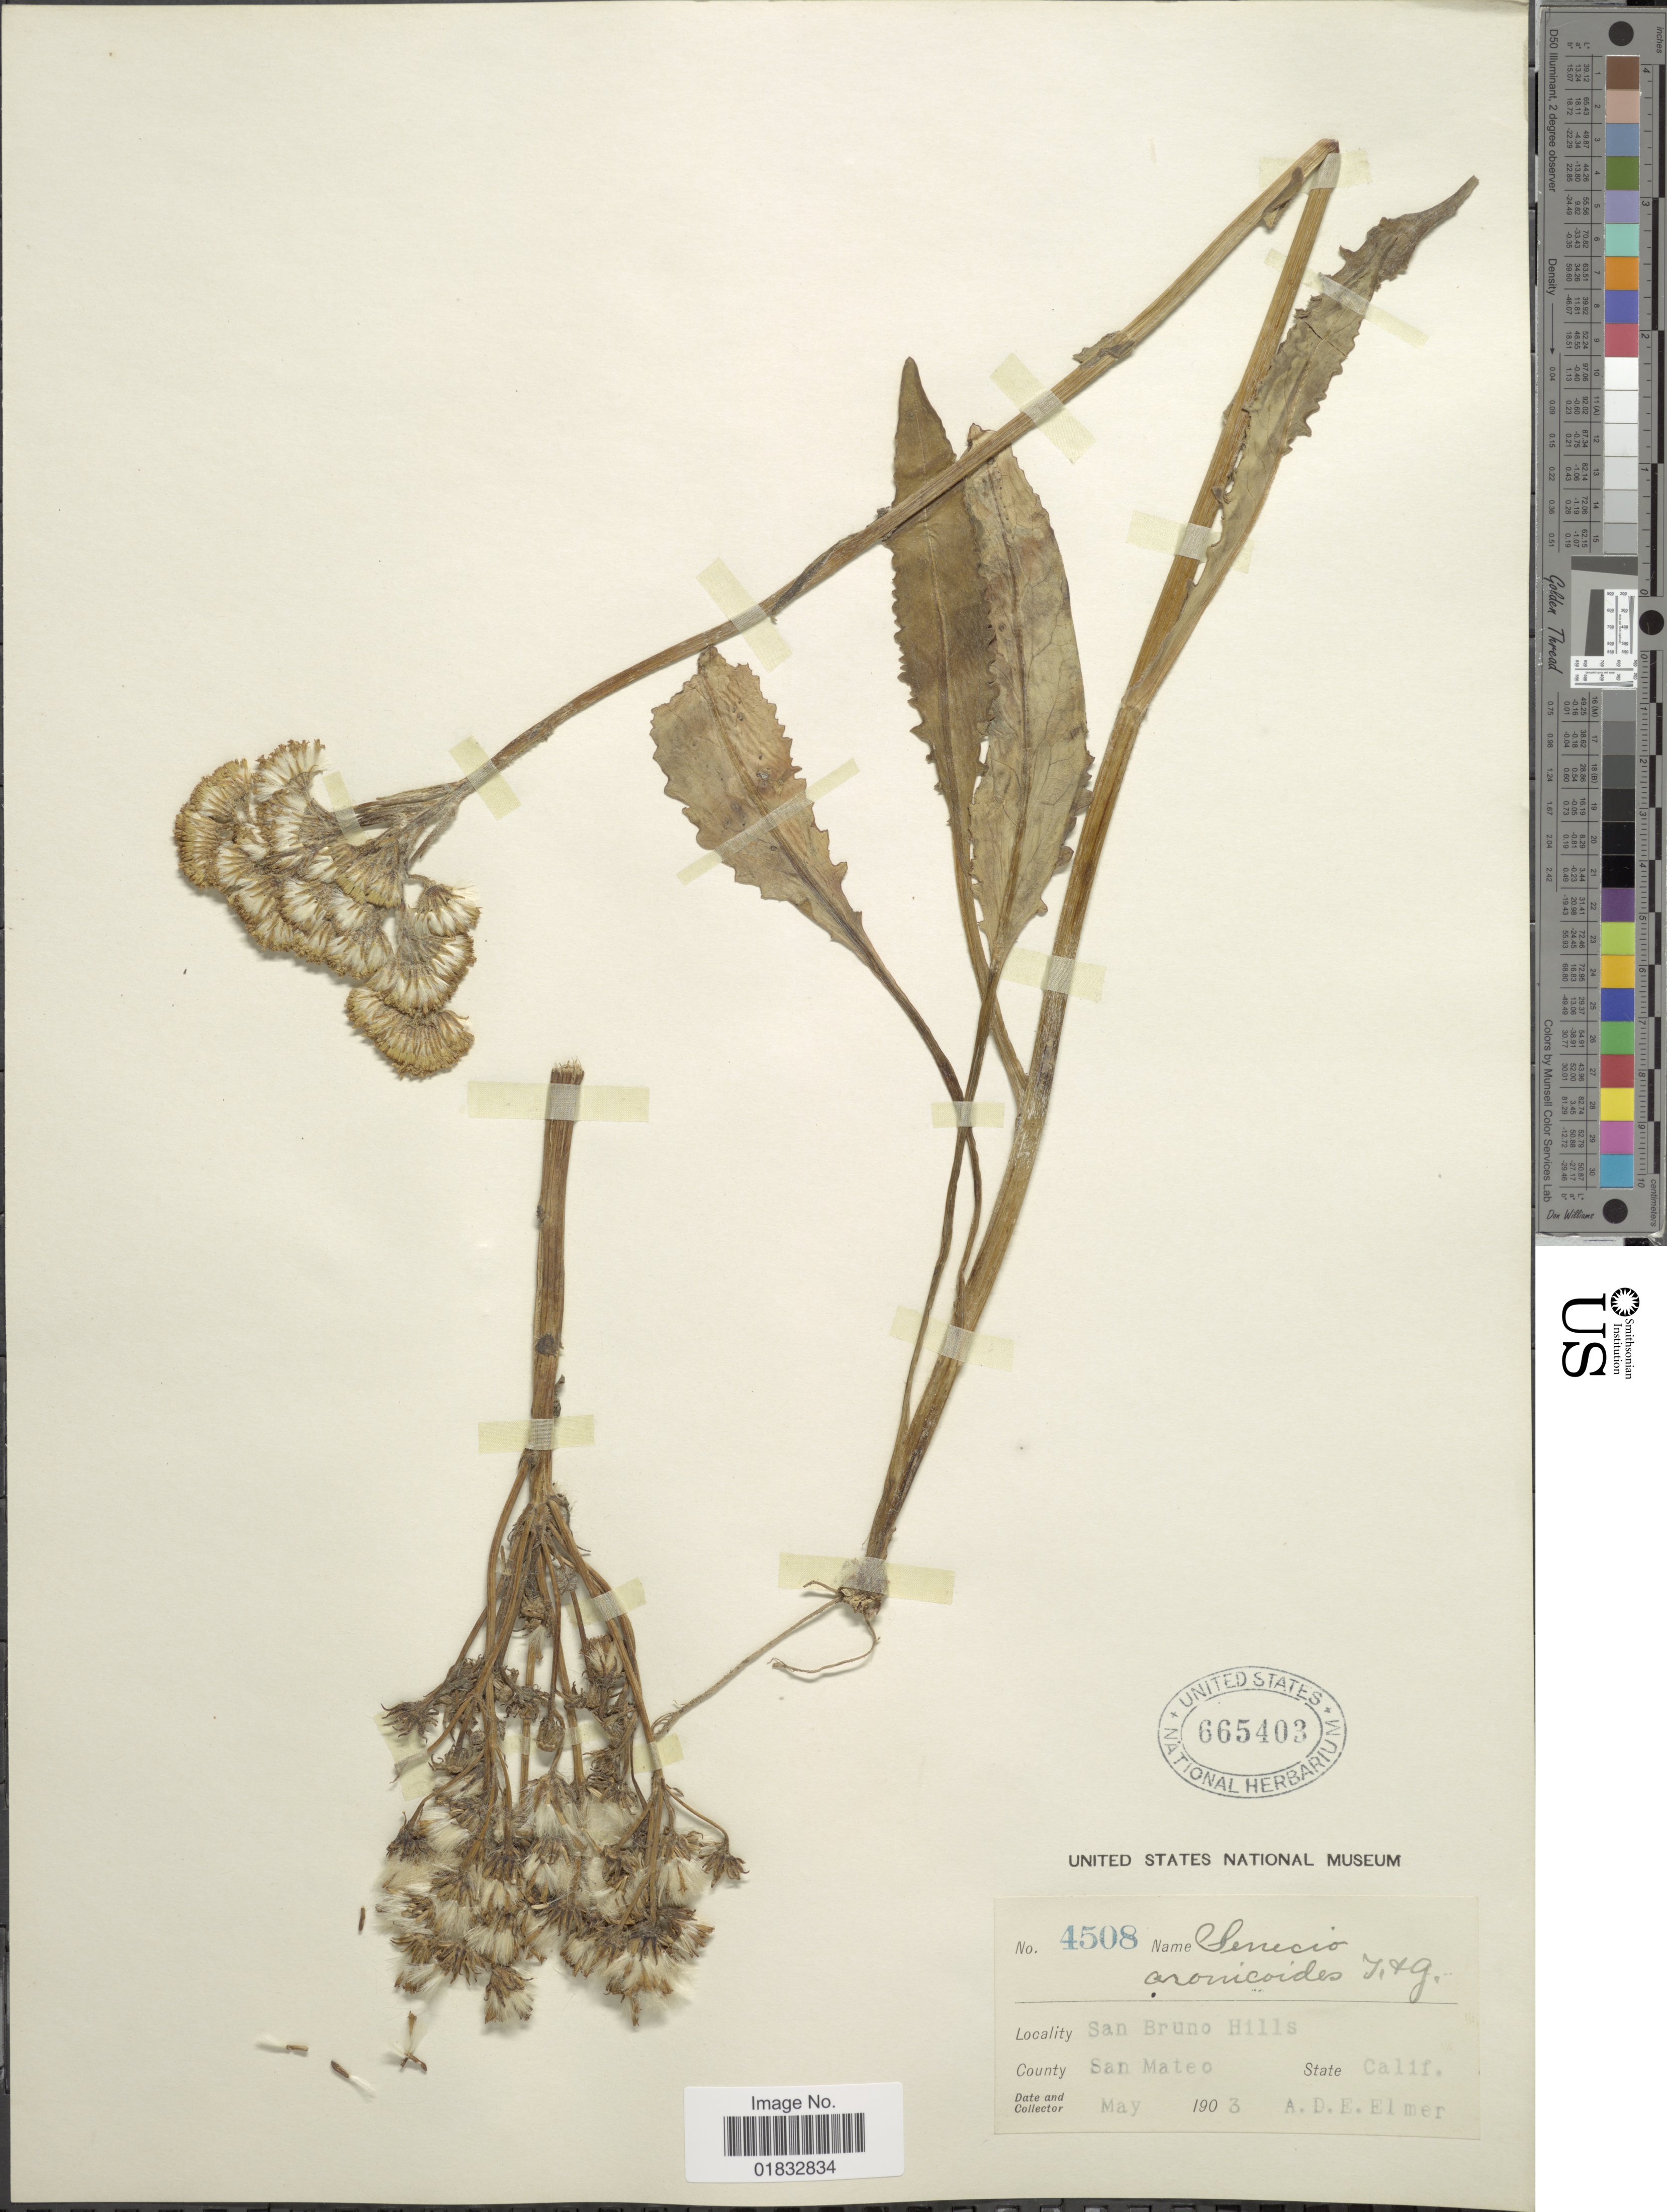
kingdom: Plantae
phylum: Tracheophyta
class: Magnoliopsida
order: Asterales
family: Asteraceae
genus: Senecio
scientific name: Senecio aronicoides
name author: DC.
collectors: A. D. E. Elmer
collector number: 4508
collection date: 1903-05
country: United States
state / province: California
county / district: San Mateo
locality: San Bruno Hill, County San Mateo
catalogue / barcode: US 665403